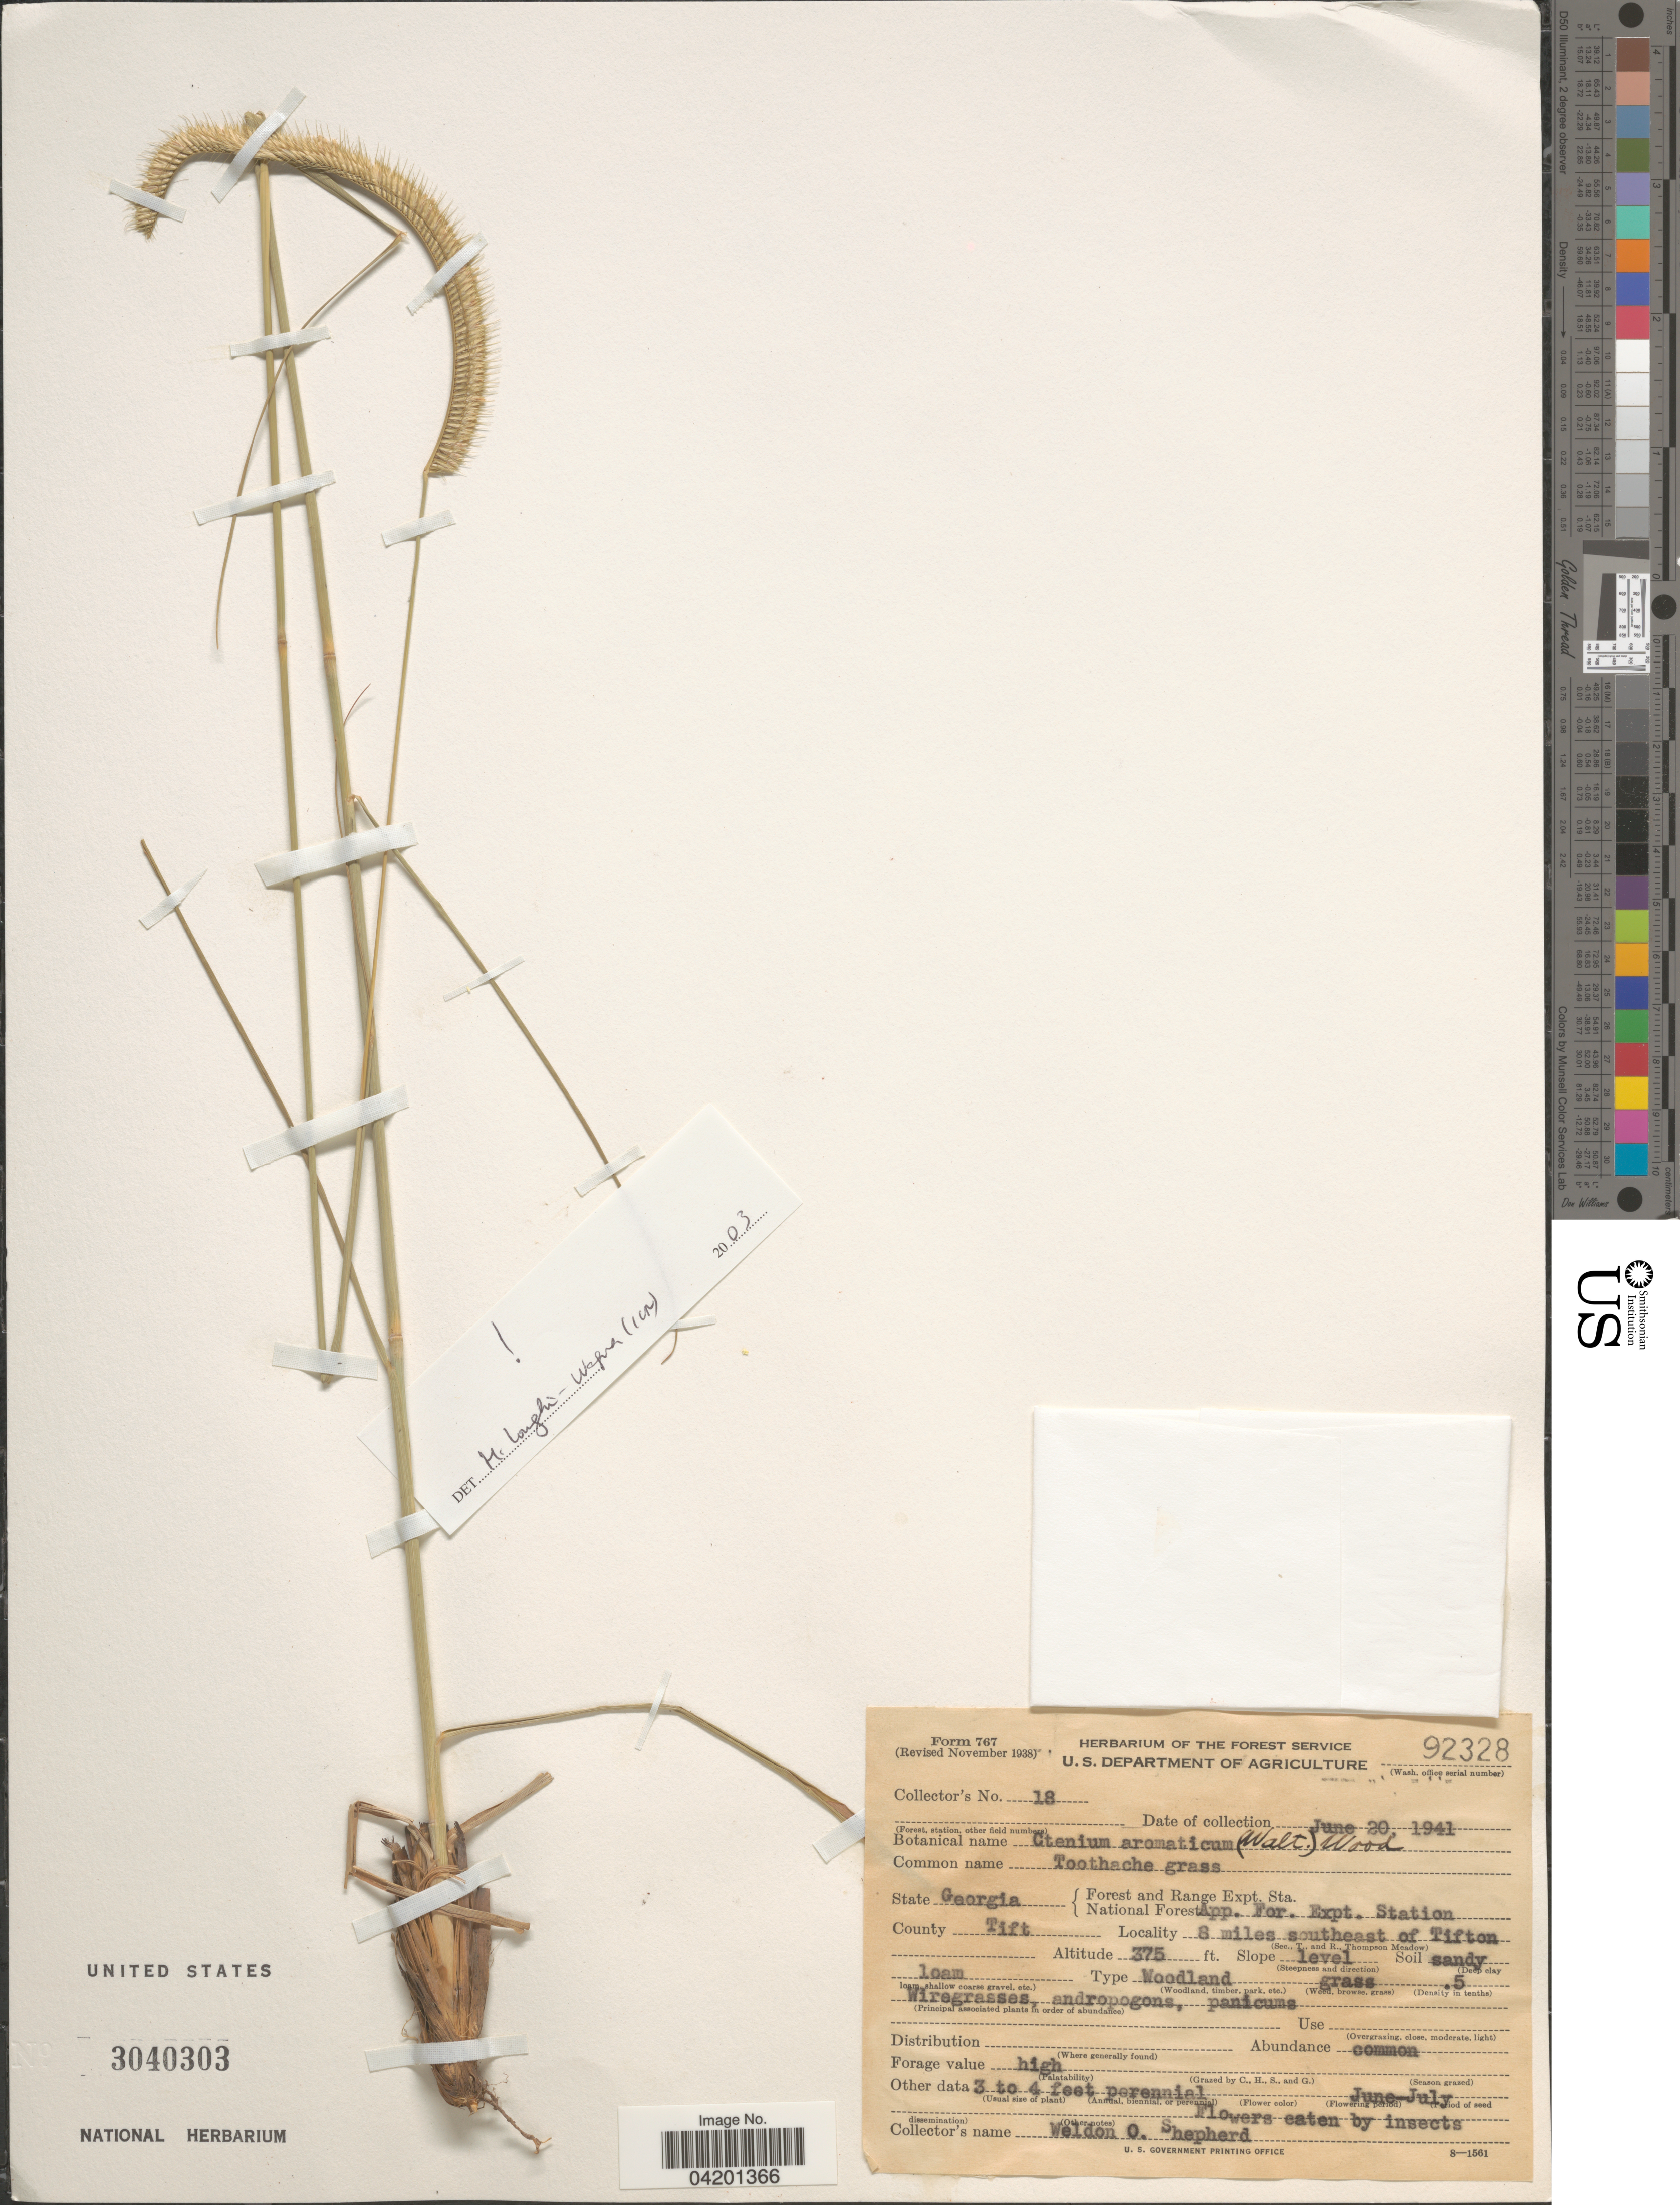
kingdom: Plantae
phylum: Tracheophyta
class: Liliopsida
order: Poales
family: Poaceae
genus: Ctenium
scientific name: Ctenium aromaticum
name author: (Walter) Alph. Wood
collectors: W. Shepherd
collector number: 18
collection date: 1941-06-20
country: United States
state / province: Georgia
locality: Forest and Range Expt. Sta. National Forest App. For. Expt. Station. County Tift. 8 miles southeast of Tifton. Slope level.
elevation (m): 114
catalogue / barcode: US 3040303